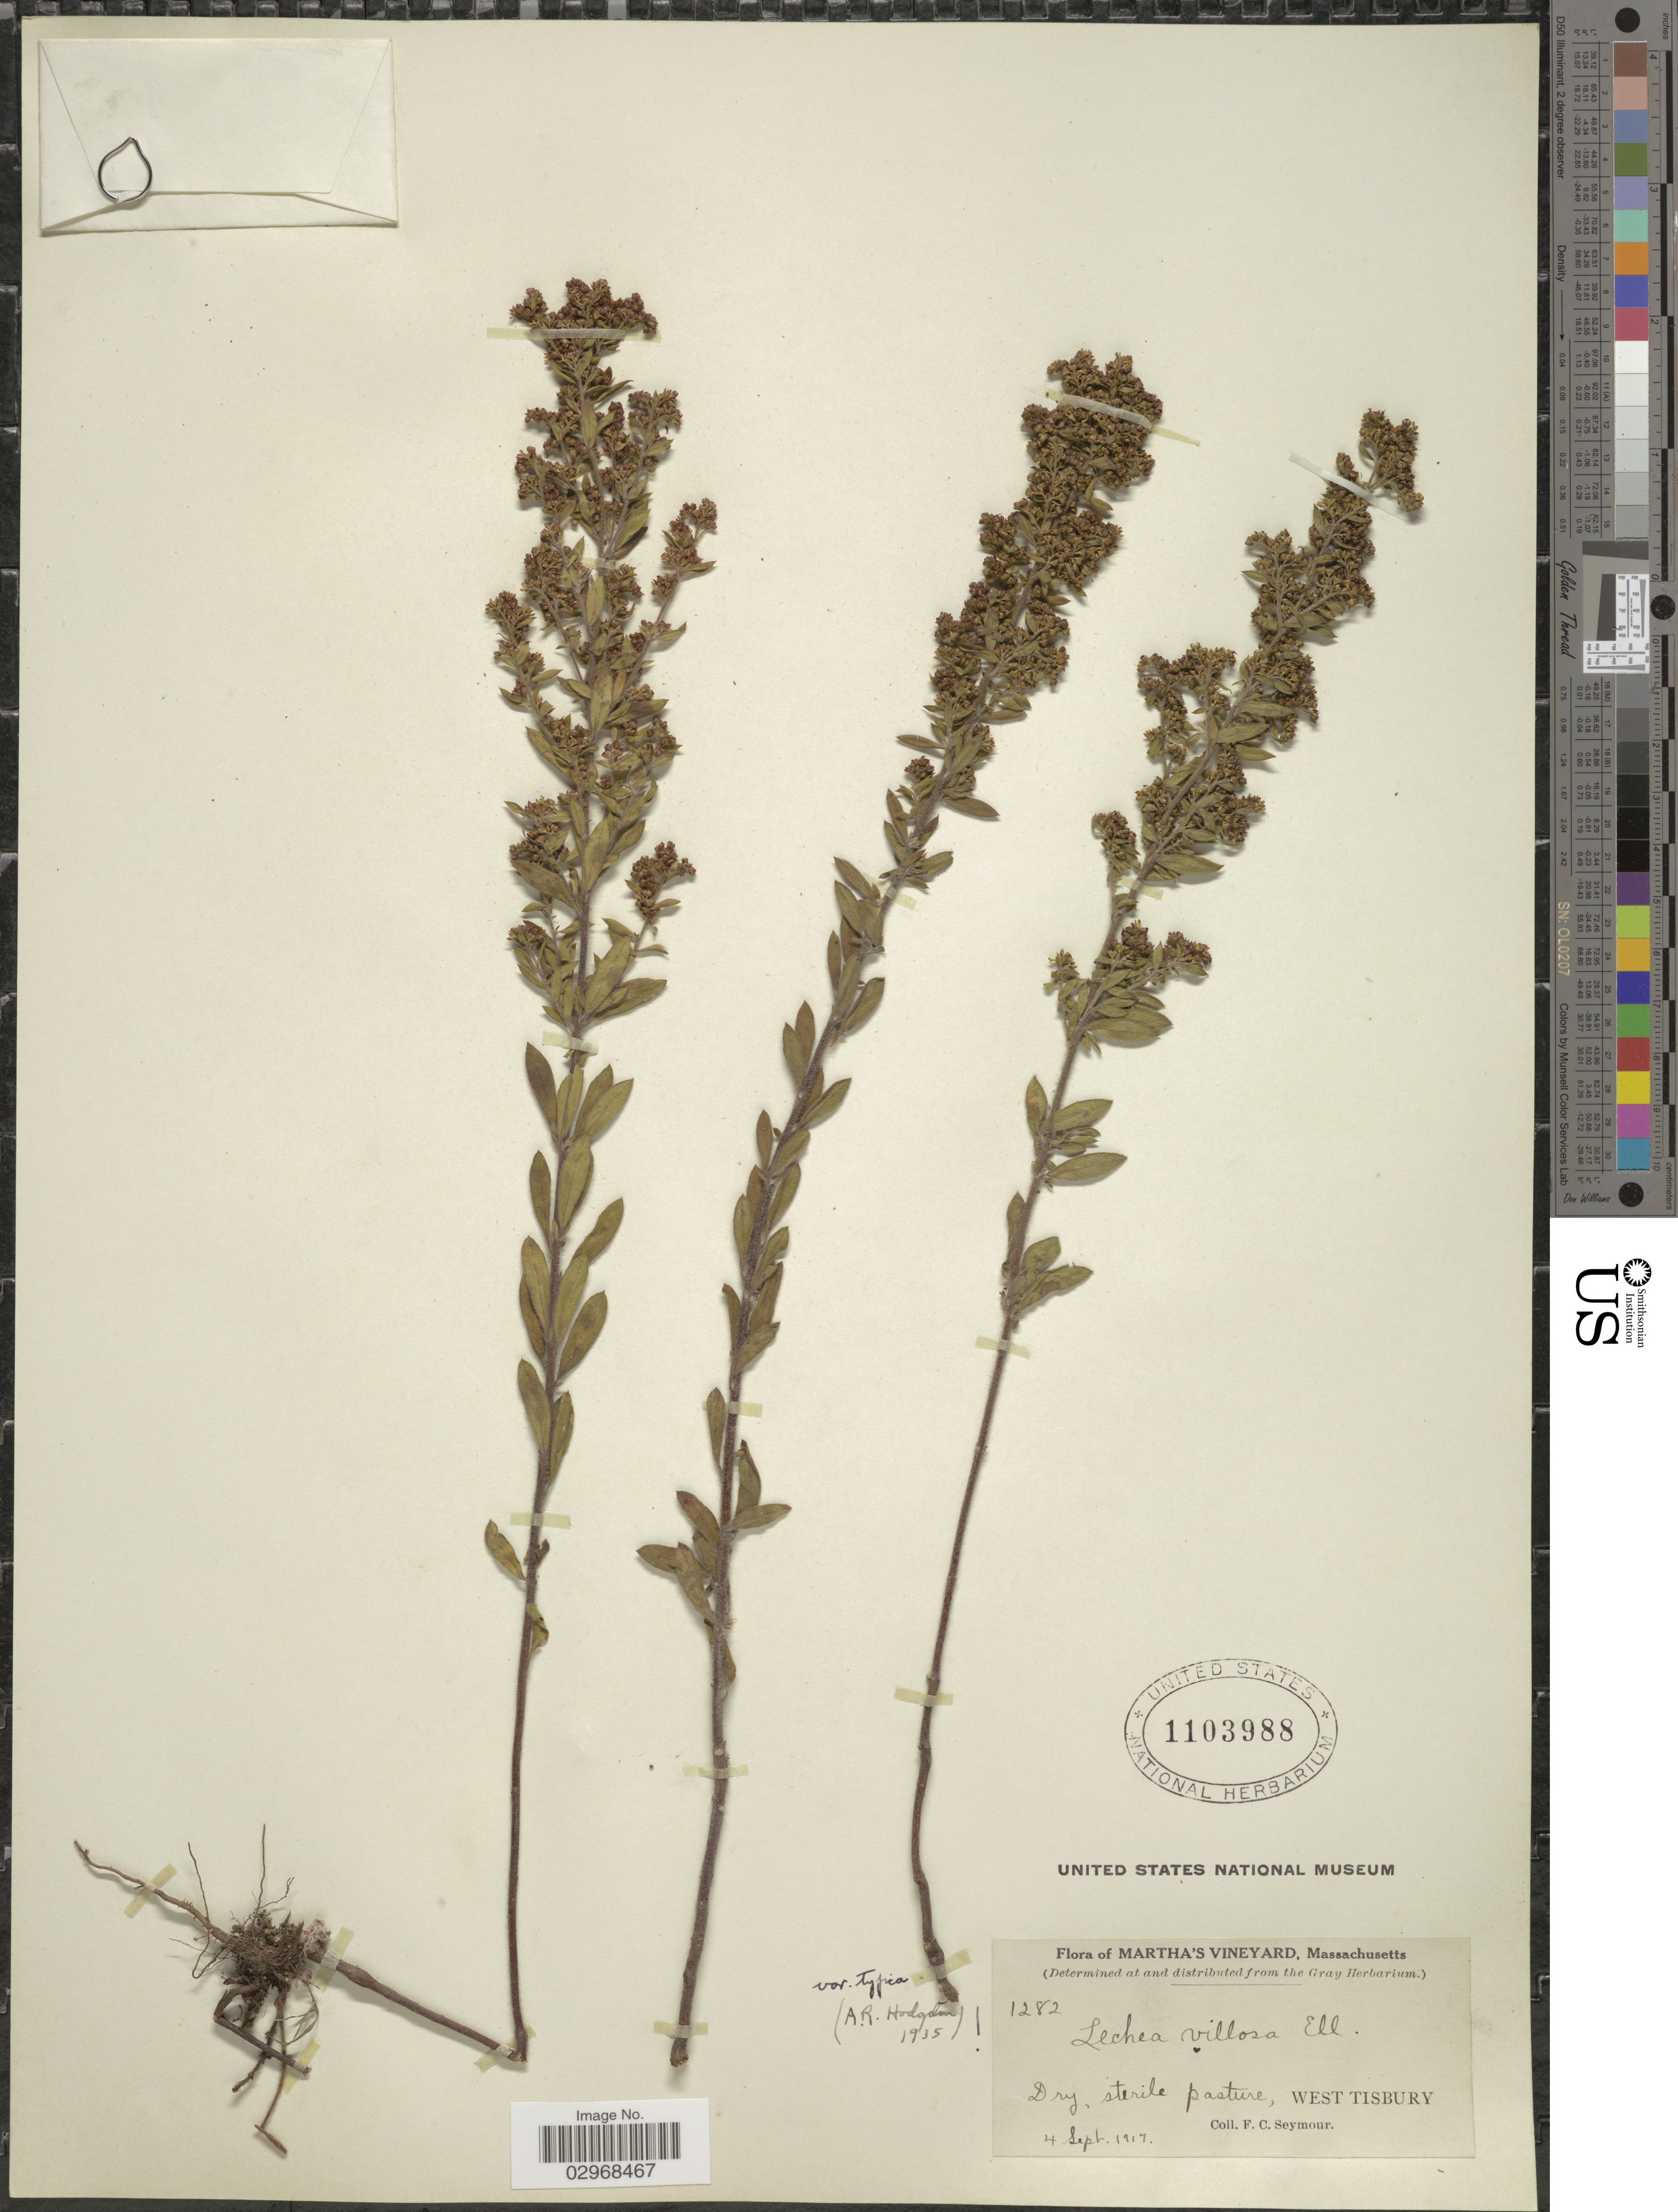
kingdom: Plantae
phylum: Tracheophyta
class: Magnoliopsida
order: Malvales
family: Cistaceae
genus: Lechea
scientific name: Lechea villosa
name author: Elliott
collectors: F. C. Seymour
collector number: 1282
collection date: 1917-09-04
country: United States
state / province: Massachusetts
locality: Martha's Vineyard. West Tisbury.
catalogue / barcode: US 1103988